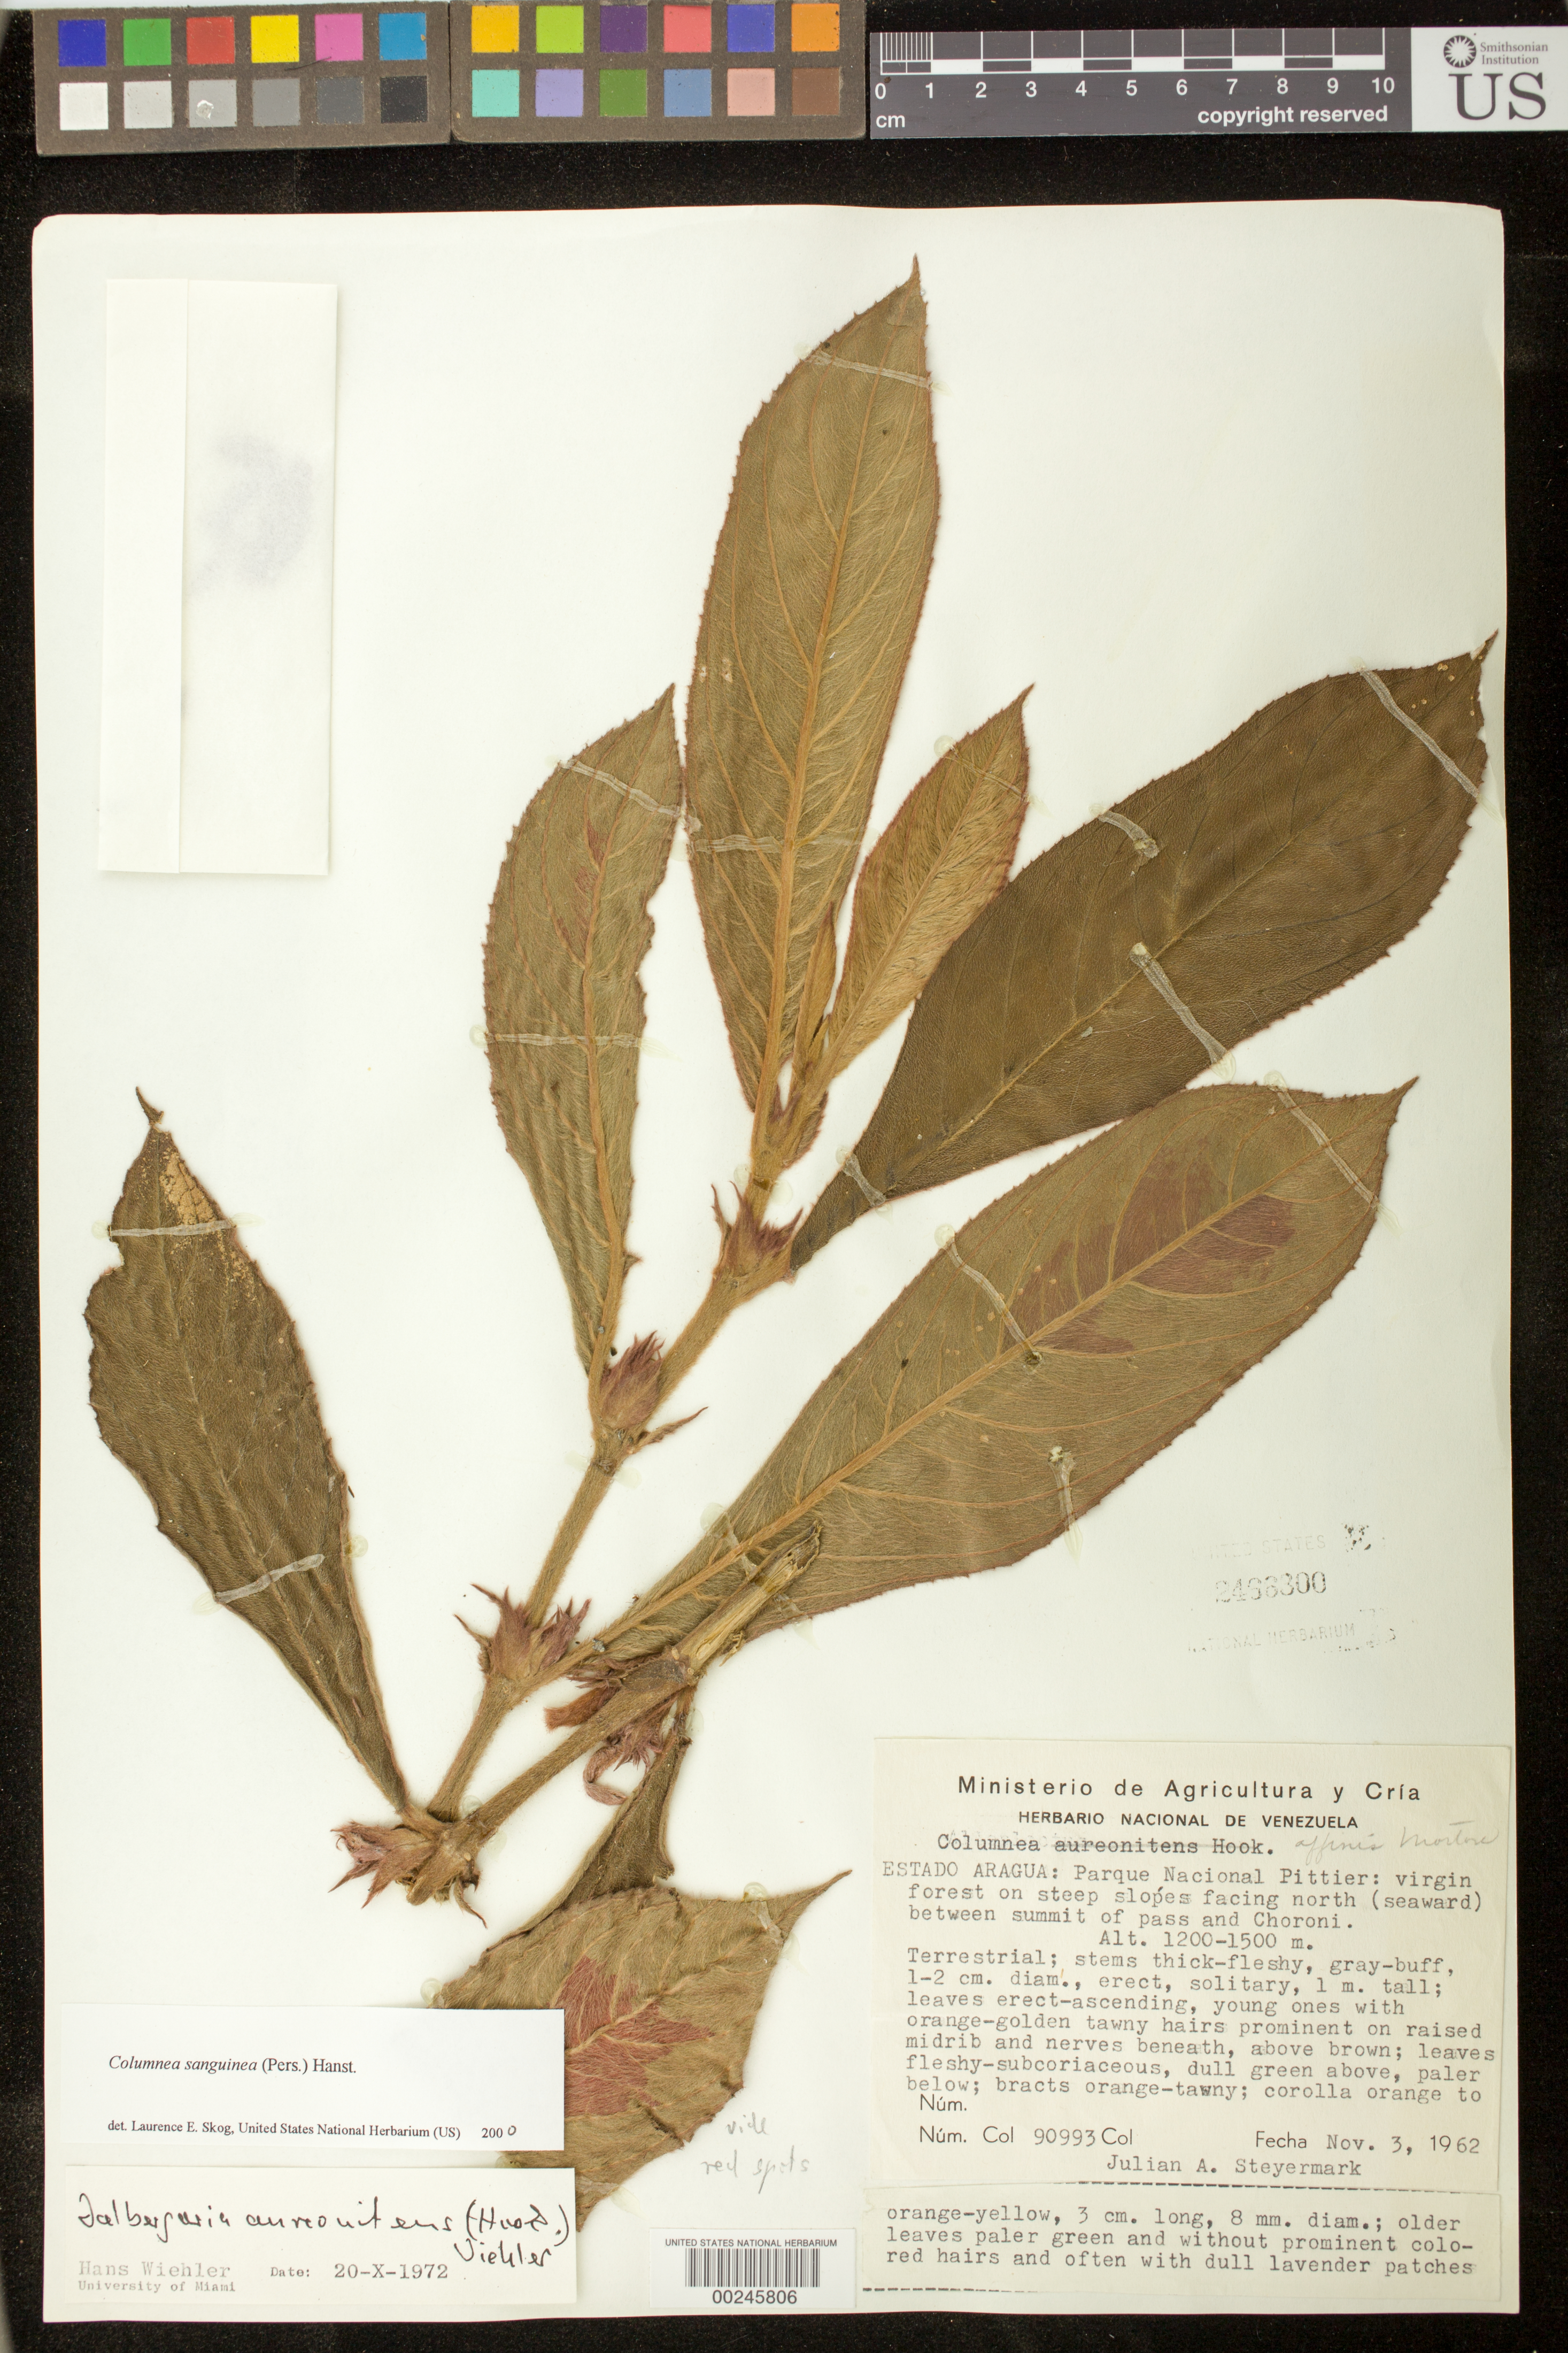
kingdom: Plantae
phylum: Tracheophyta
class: Magnoliopsida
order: Lamiales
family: Gesneriaceae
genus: Columnea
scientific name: Columnea sanguinea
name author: (Pers.) Hanst.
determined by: Skog, Laurence E.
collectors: J. Steyermark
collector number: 90993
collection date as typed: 03 Nov 1962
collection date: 1962-11-03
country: Venezuela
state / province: Aragua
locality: Parque Nacional Pittier: virgin forest on steep slopes facing north (seaward) between summit of pass and Choroni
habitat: Virgin moist forest on steep slopes facing north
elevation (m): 1200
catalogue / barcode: US 2466300